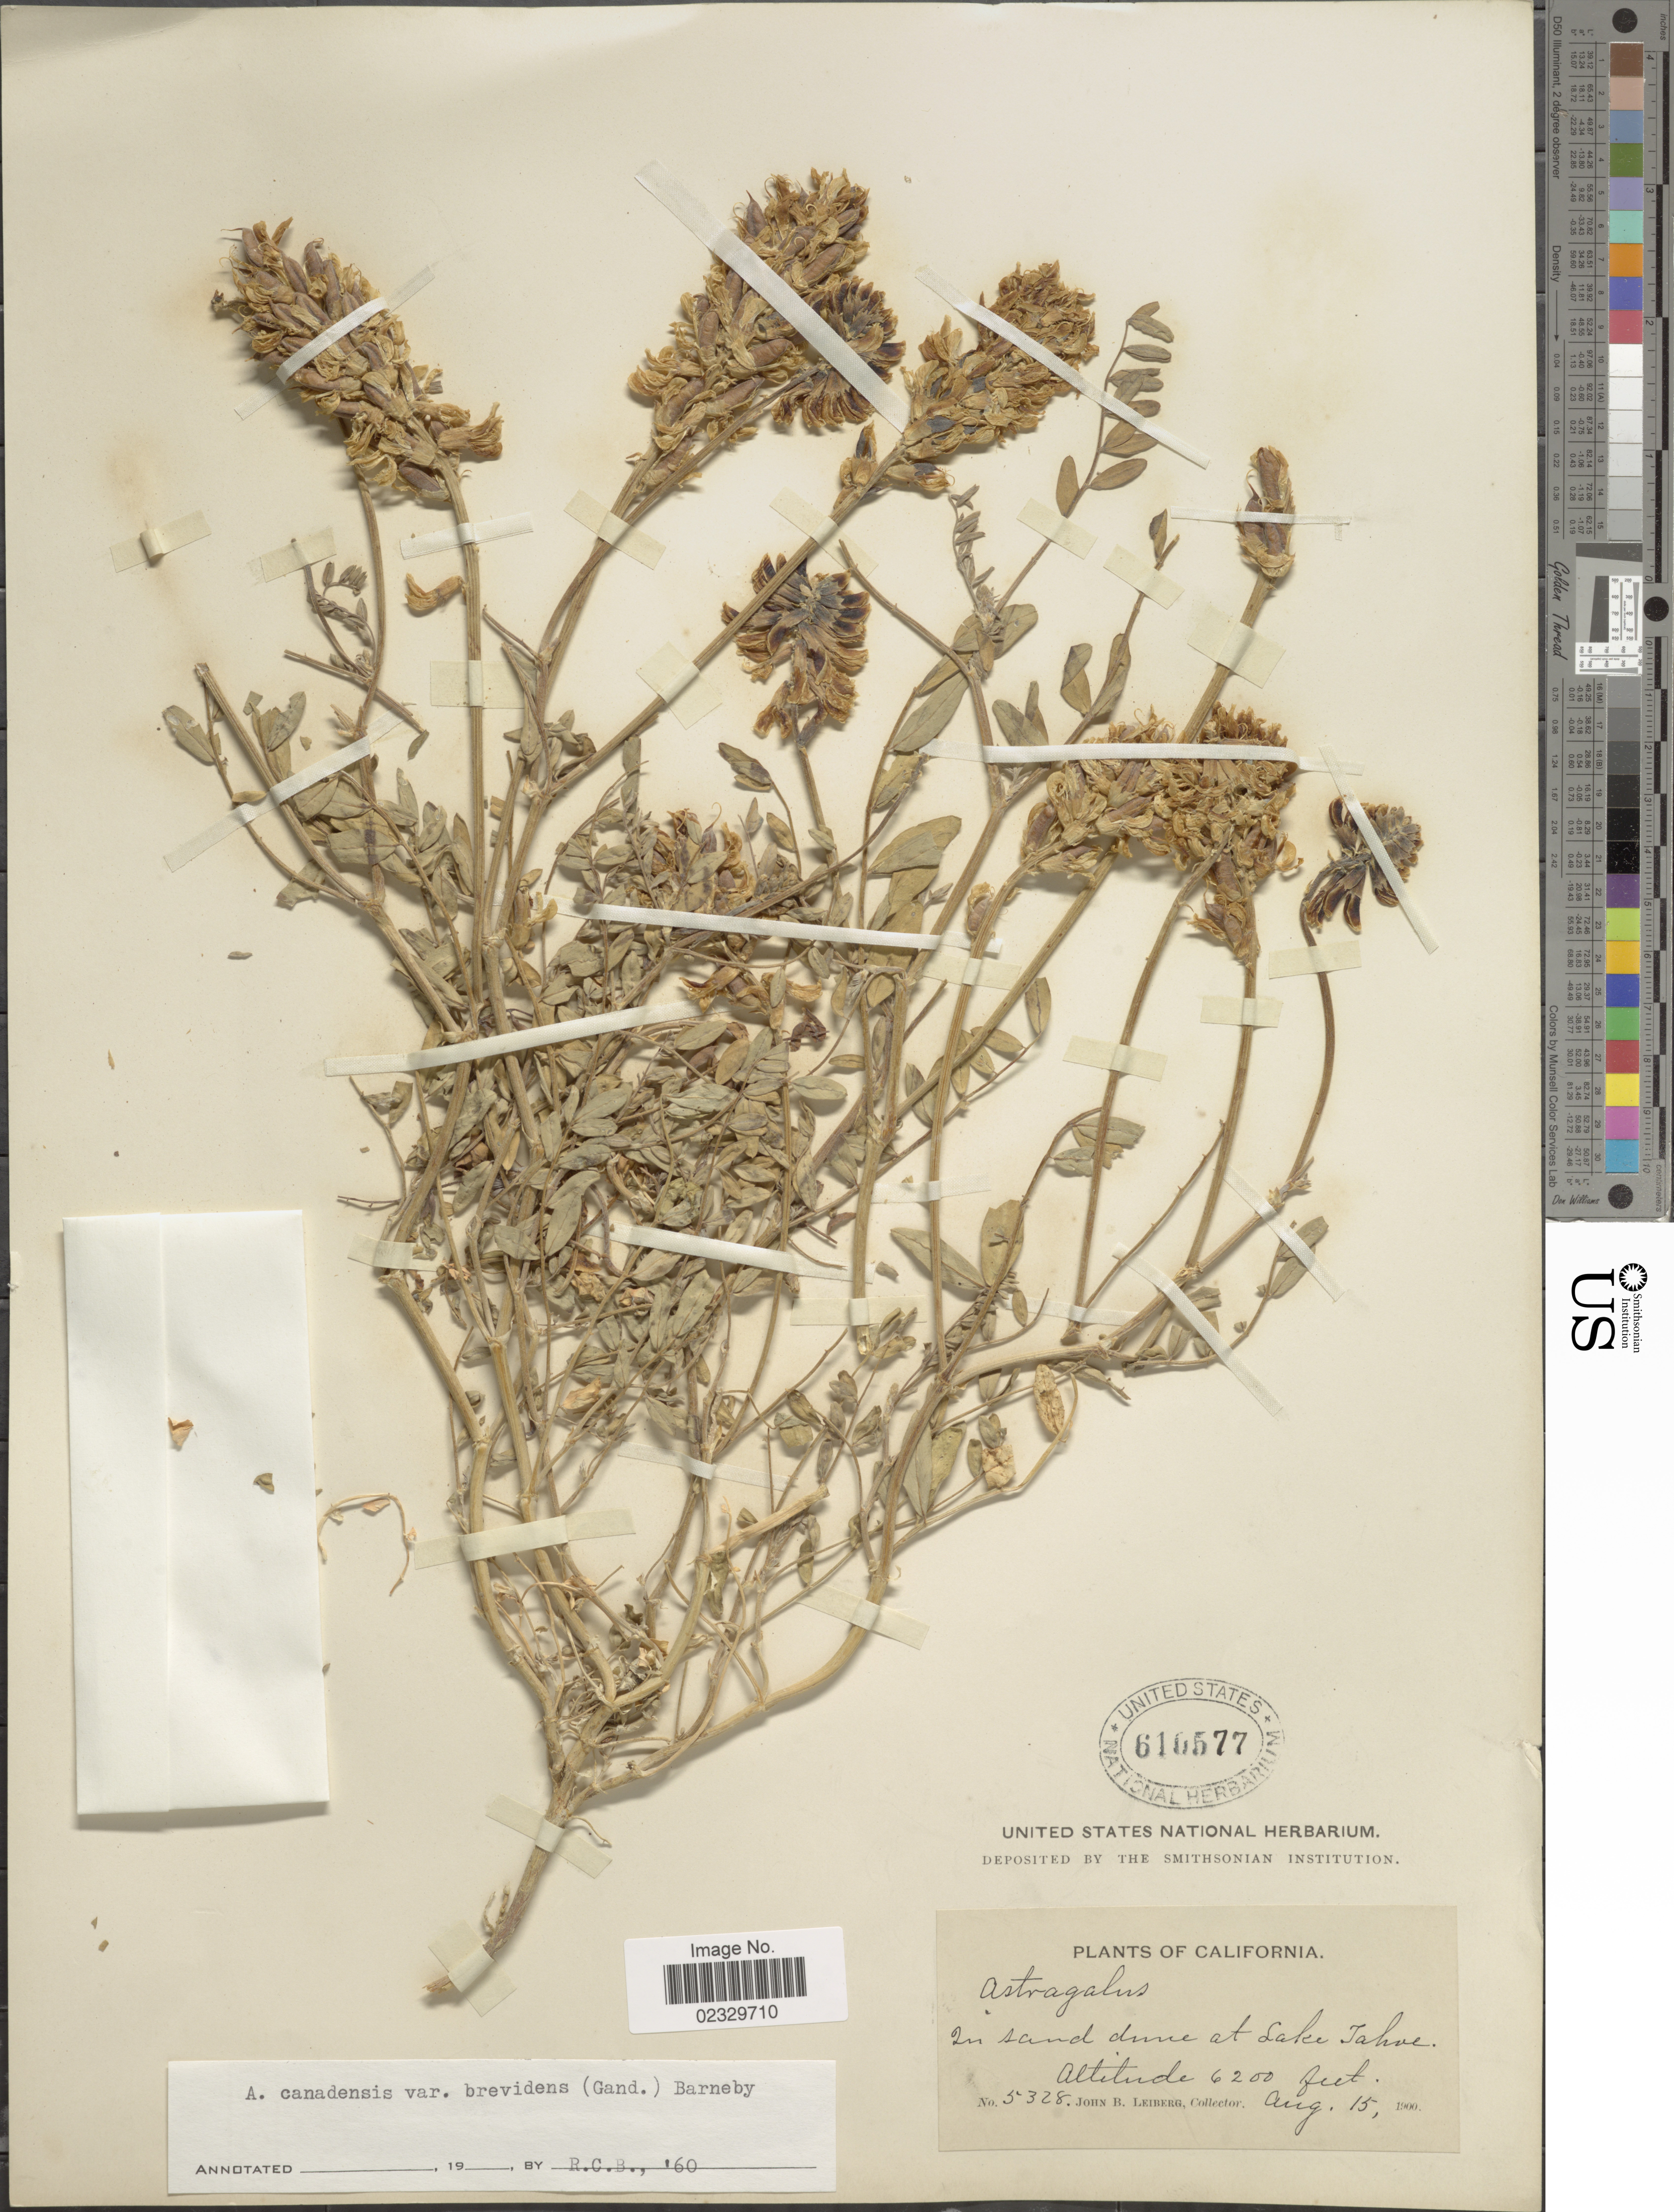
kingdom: Plantae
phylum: Tracheophyta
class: Magnoliopsida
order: Fabales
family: Fabaceae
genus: Astragalus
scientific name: Astragalus canadensis var. brevidens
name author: L.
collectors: J. B. Leiberg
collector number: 5328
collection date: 1900-08-15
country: United States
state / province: California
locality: Lake Tahoe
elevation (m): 1890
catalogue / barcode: US 610577